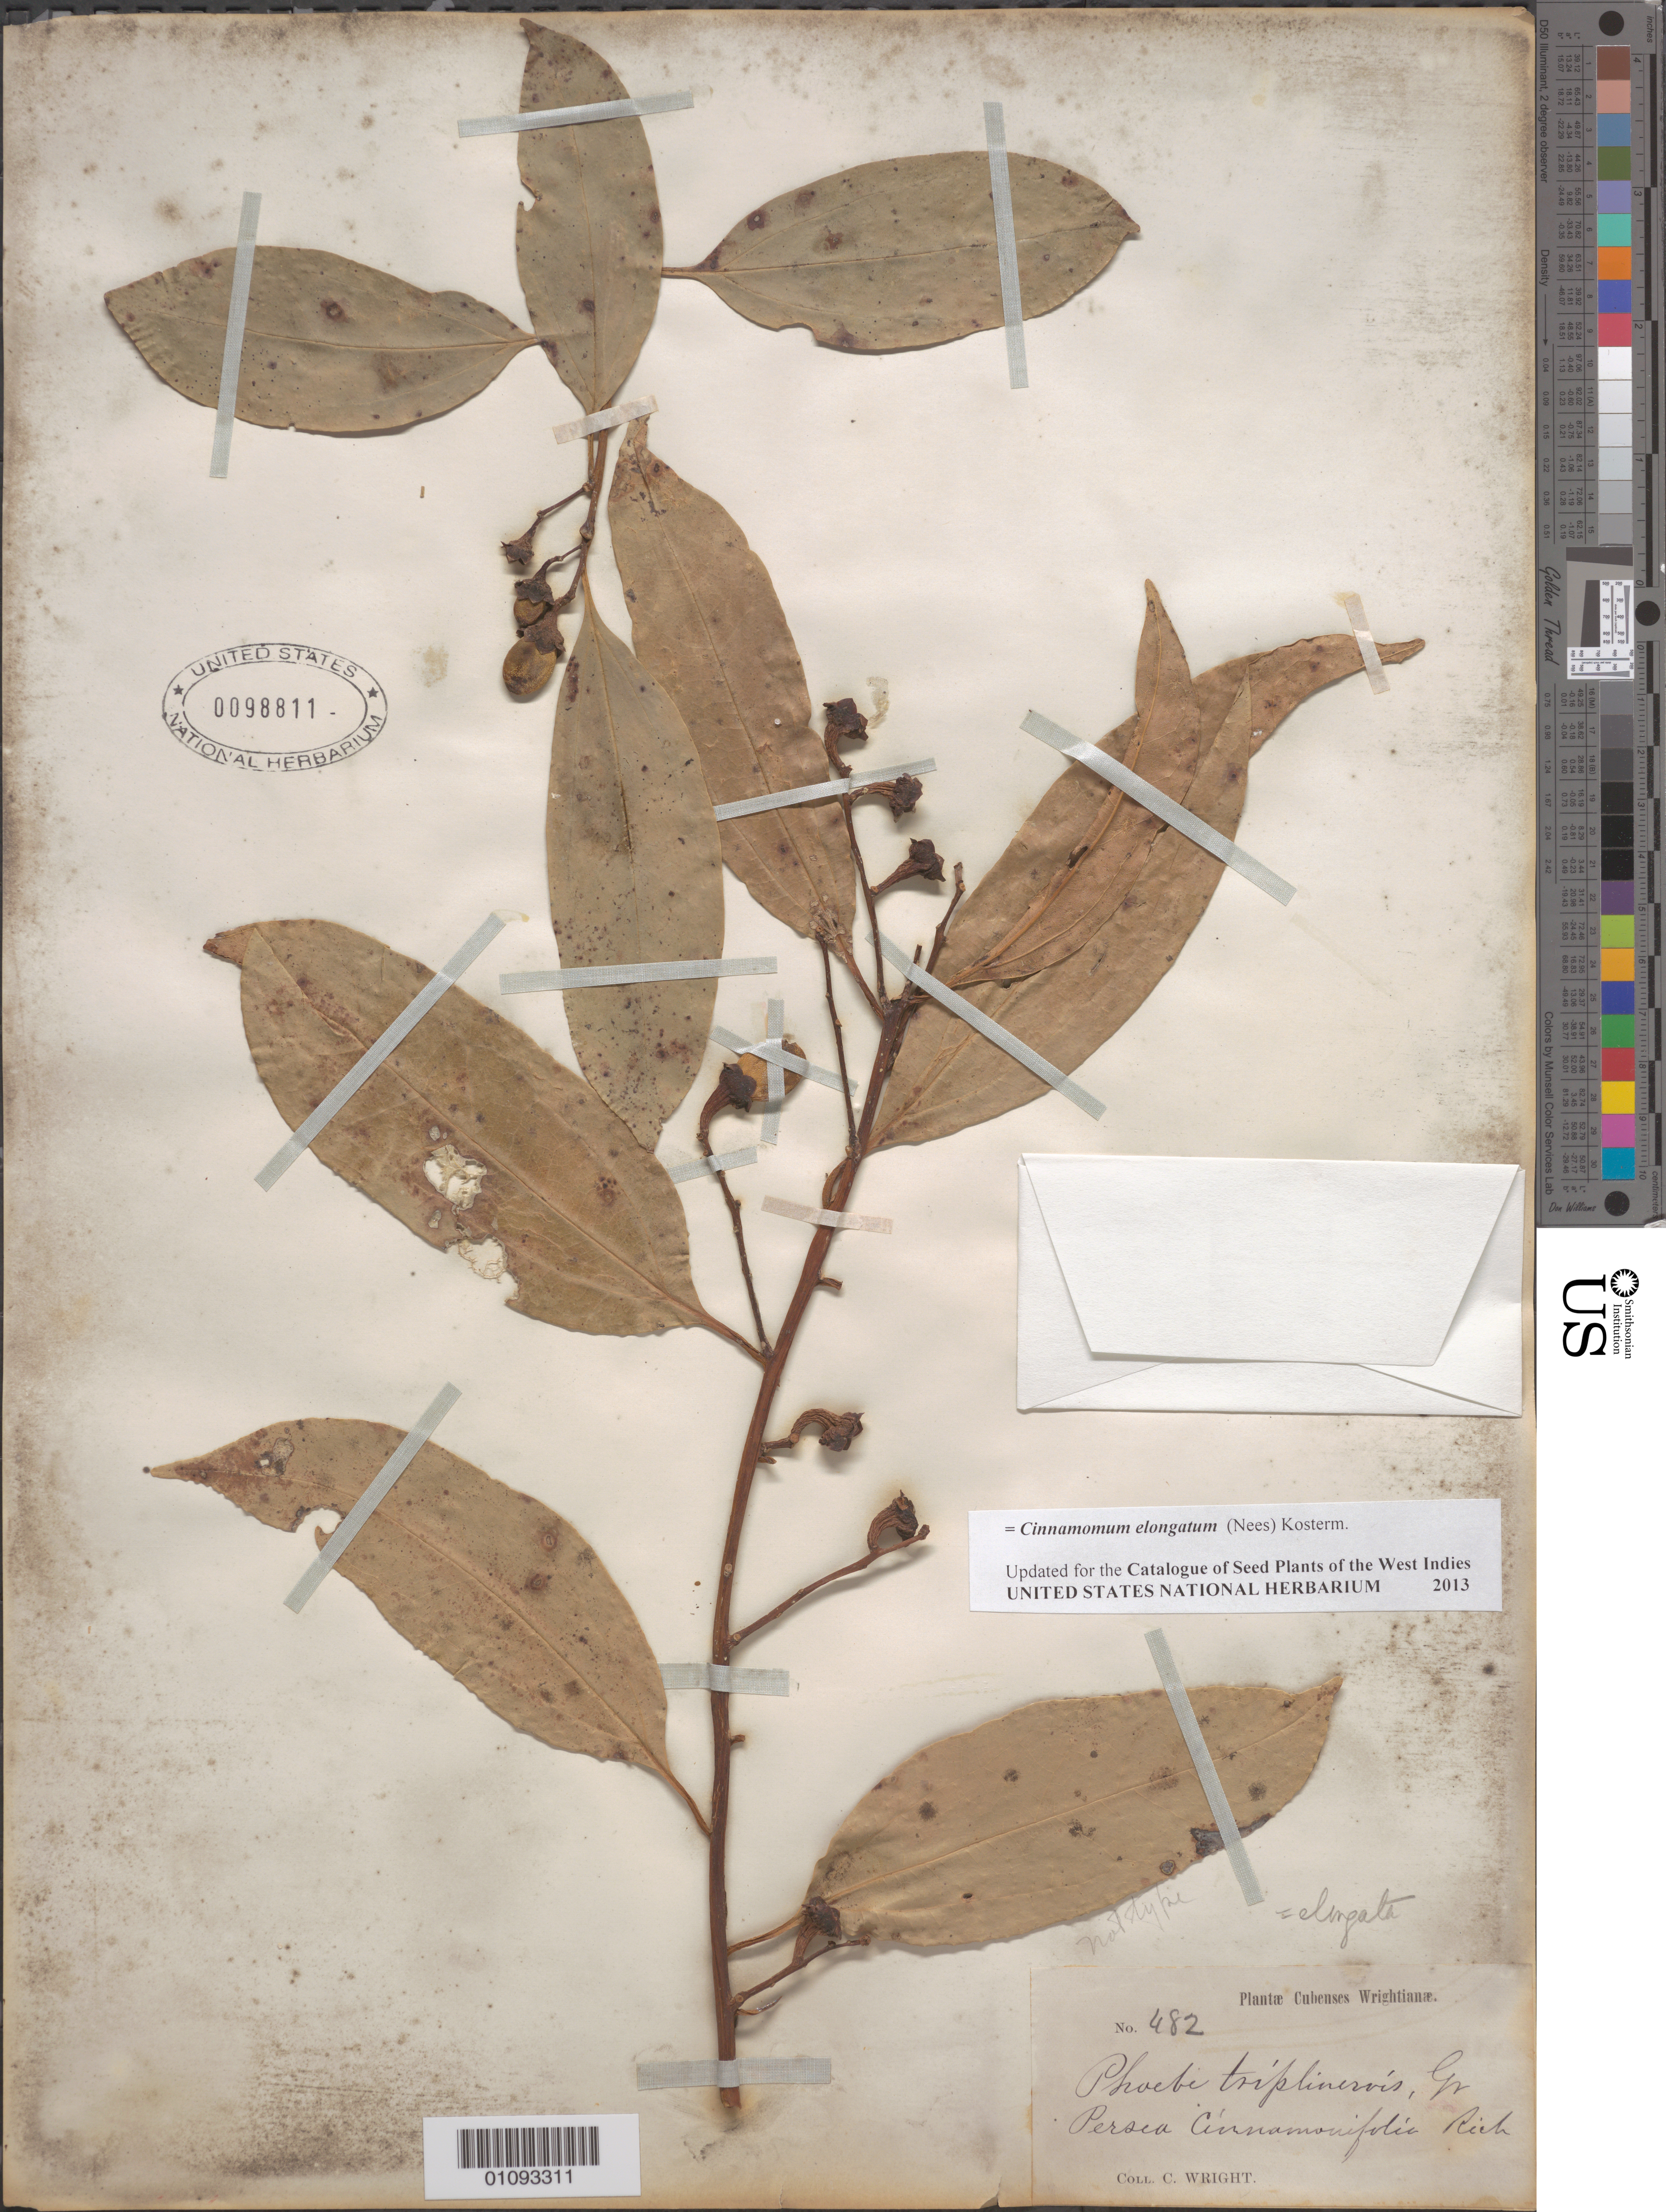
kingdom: Plantae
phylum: Tracheophyta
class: Magnoliopsida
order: Laurales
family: Lauraceae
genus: Phoebe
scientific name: Phoebe elongata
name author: (Vahl) Nees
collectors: C. Wright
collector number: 482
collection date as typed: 1800 to 1899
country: Cuba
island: Cuba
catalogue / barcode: US 98811